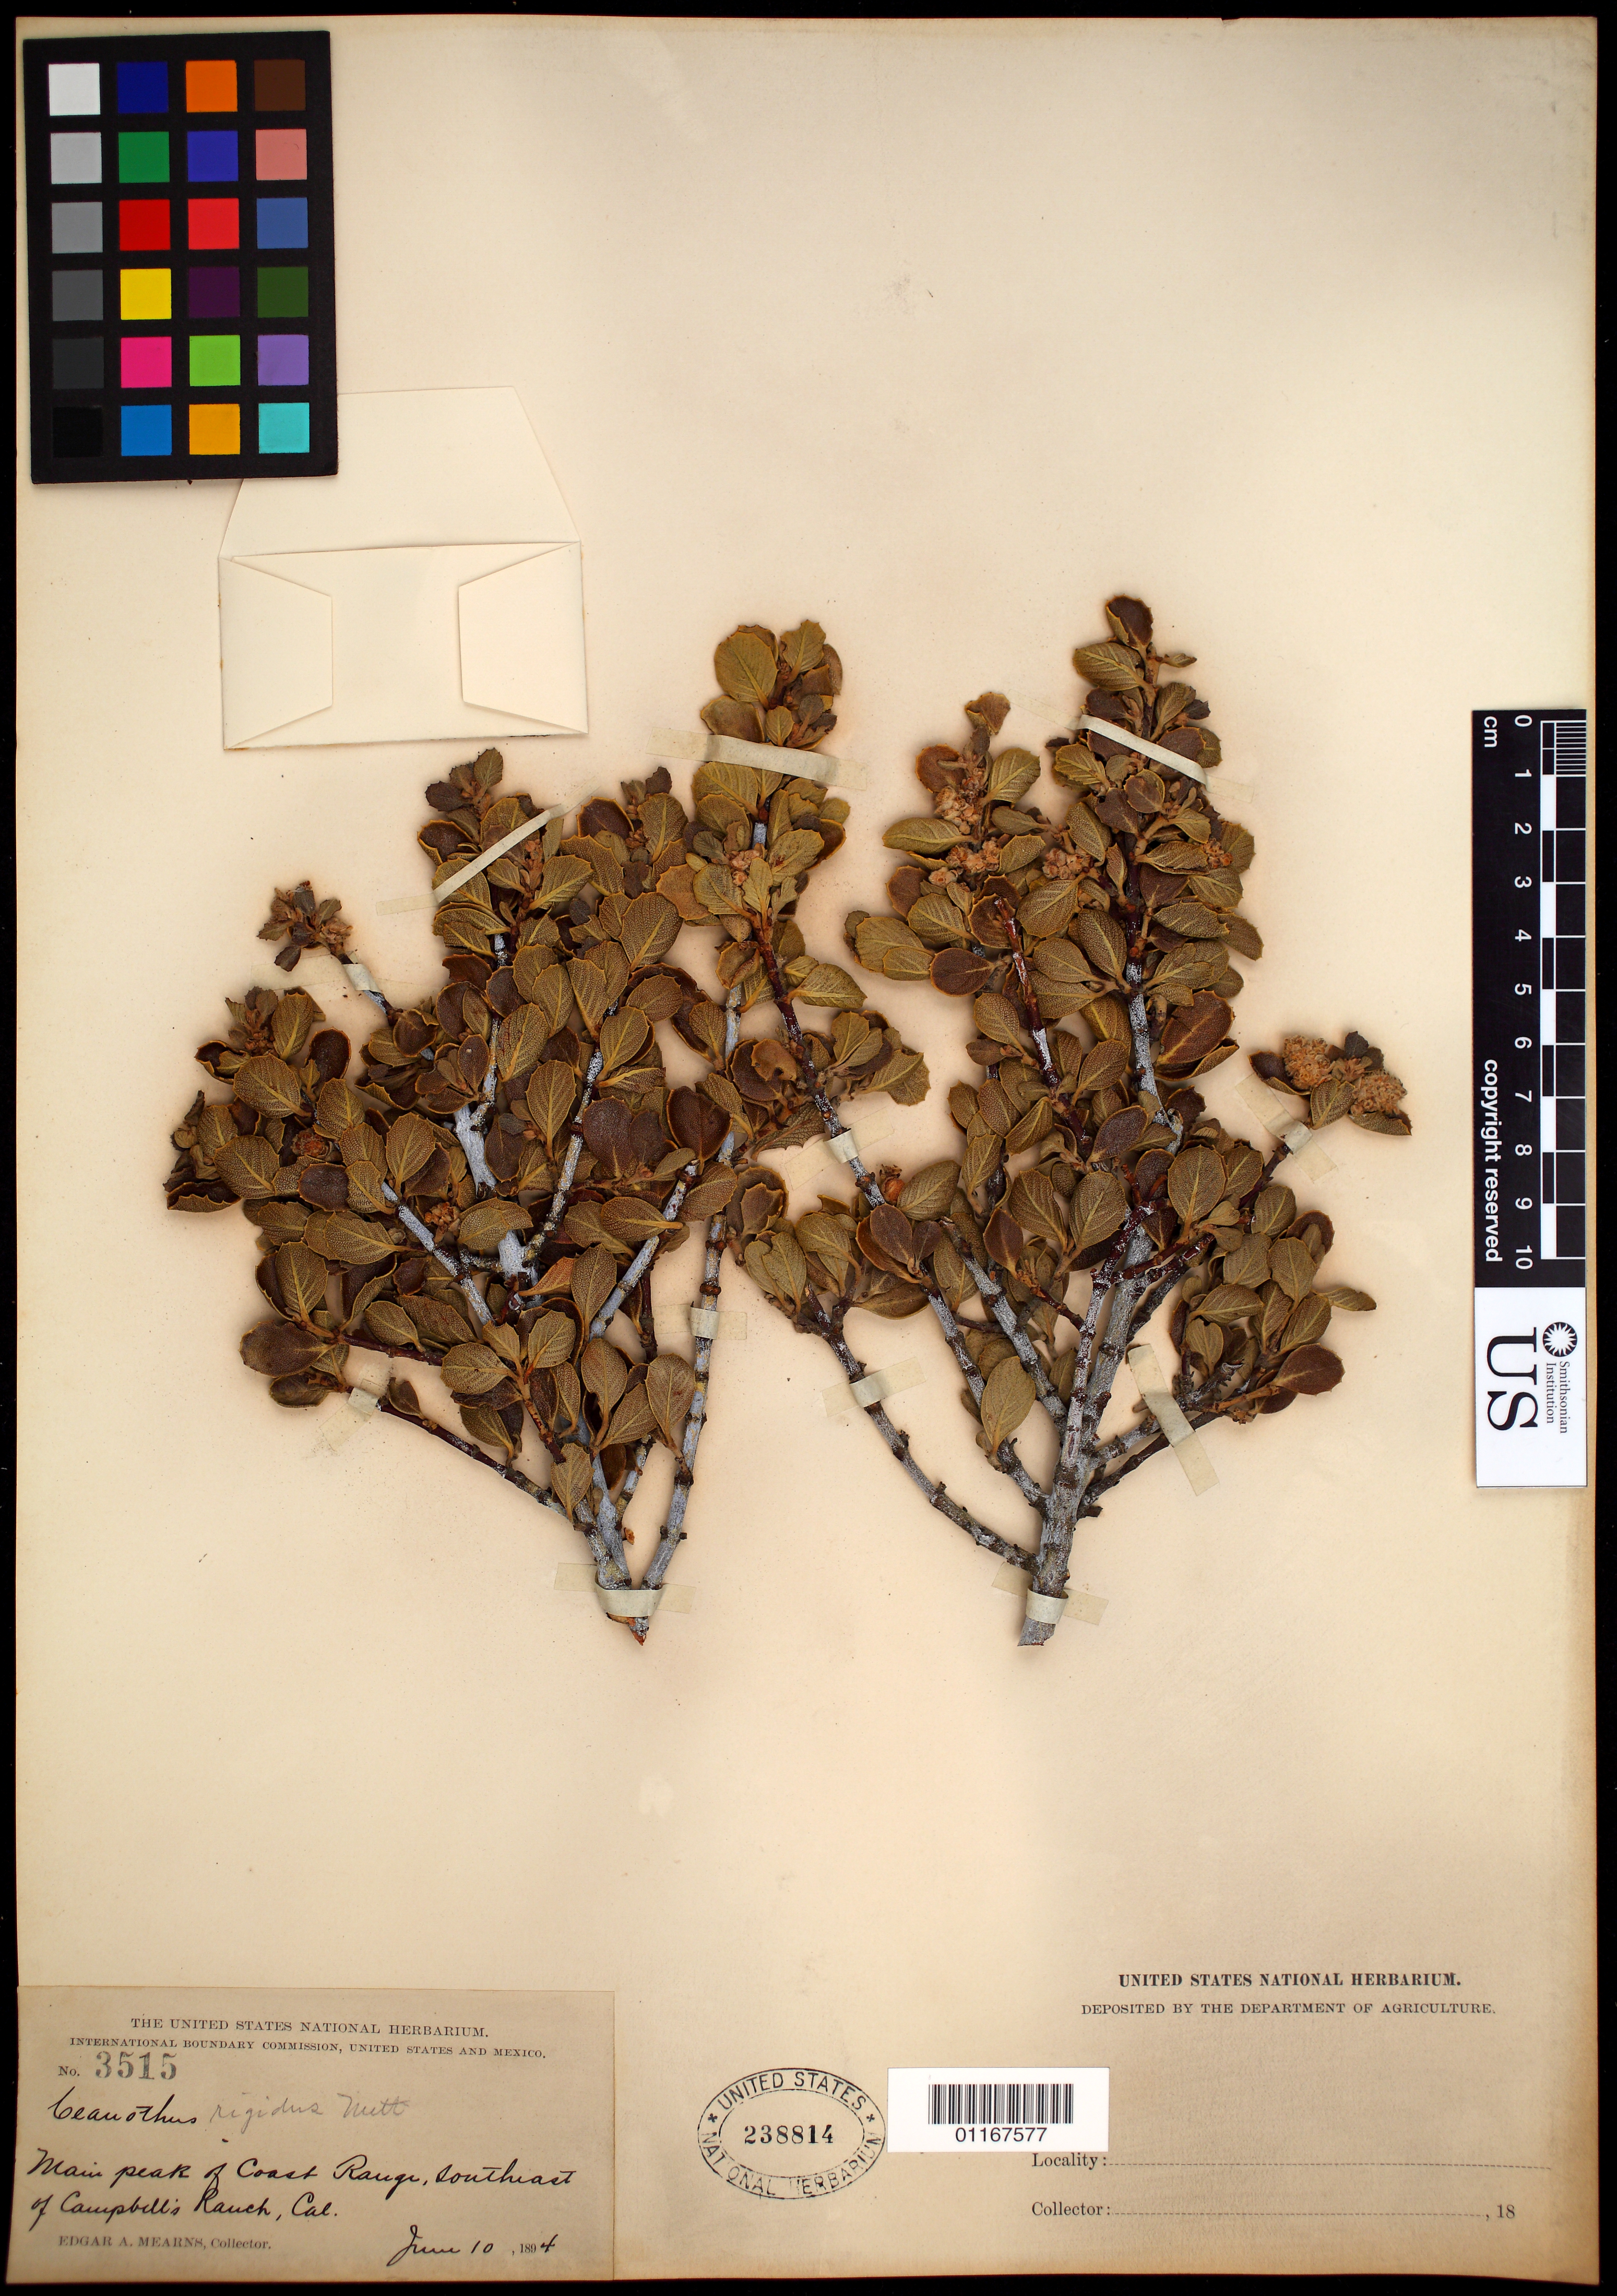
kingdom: Plantae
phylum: Tracheophyta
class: Magnoliopsida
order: Rosales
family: Rhamnaceae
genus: Ceanothus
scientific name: Ceanothus rigidus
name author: Nutt.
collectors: E. A. Mearns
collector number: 3515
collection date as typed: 10 Jun 1894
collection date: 1894-06-10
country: United States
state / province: California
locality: Main Peak of Coast Range southeast of Campbell's Ranch, California.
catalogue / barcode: US 238814